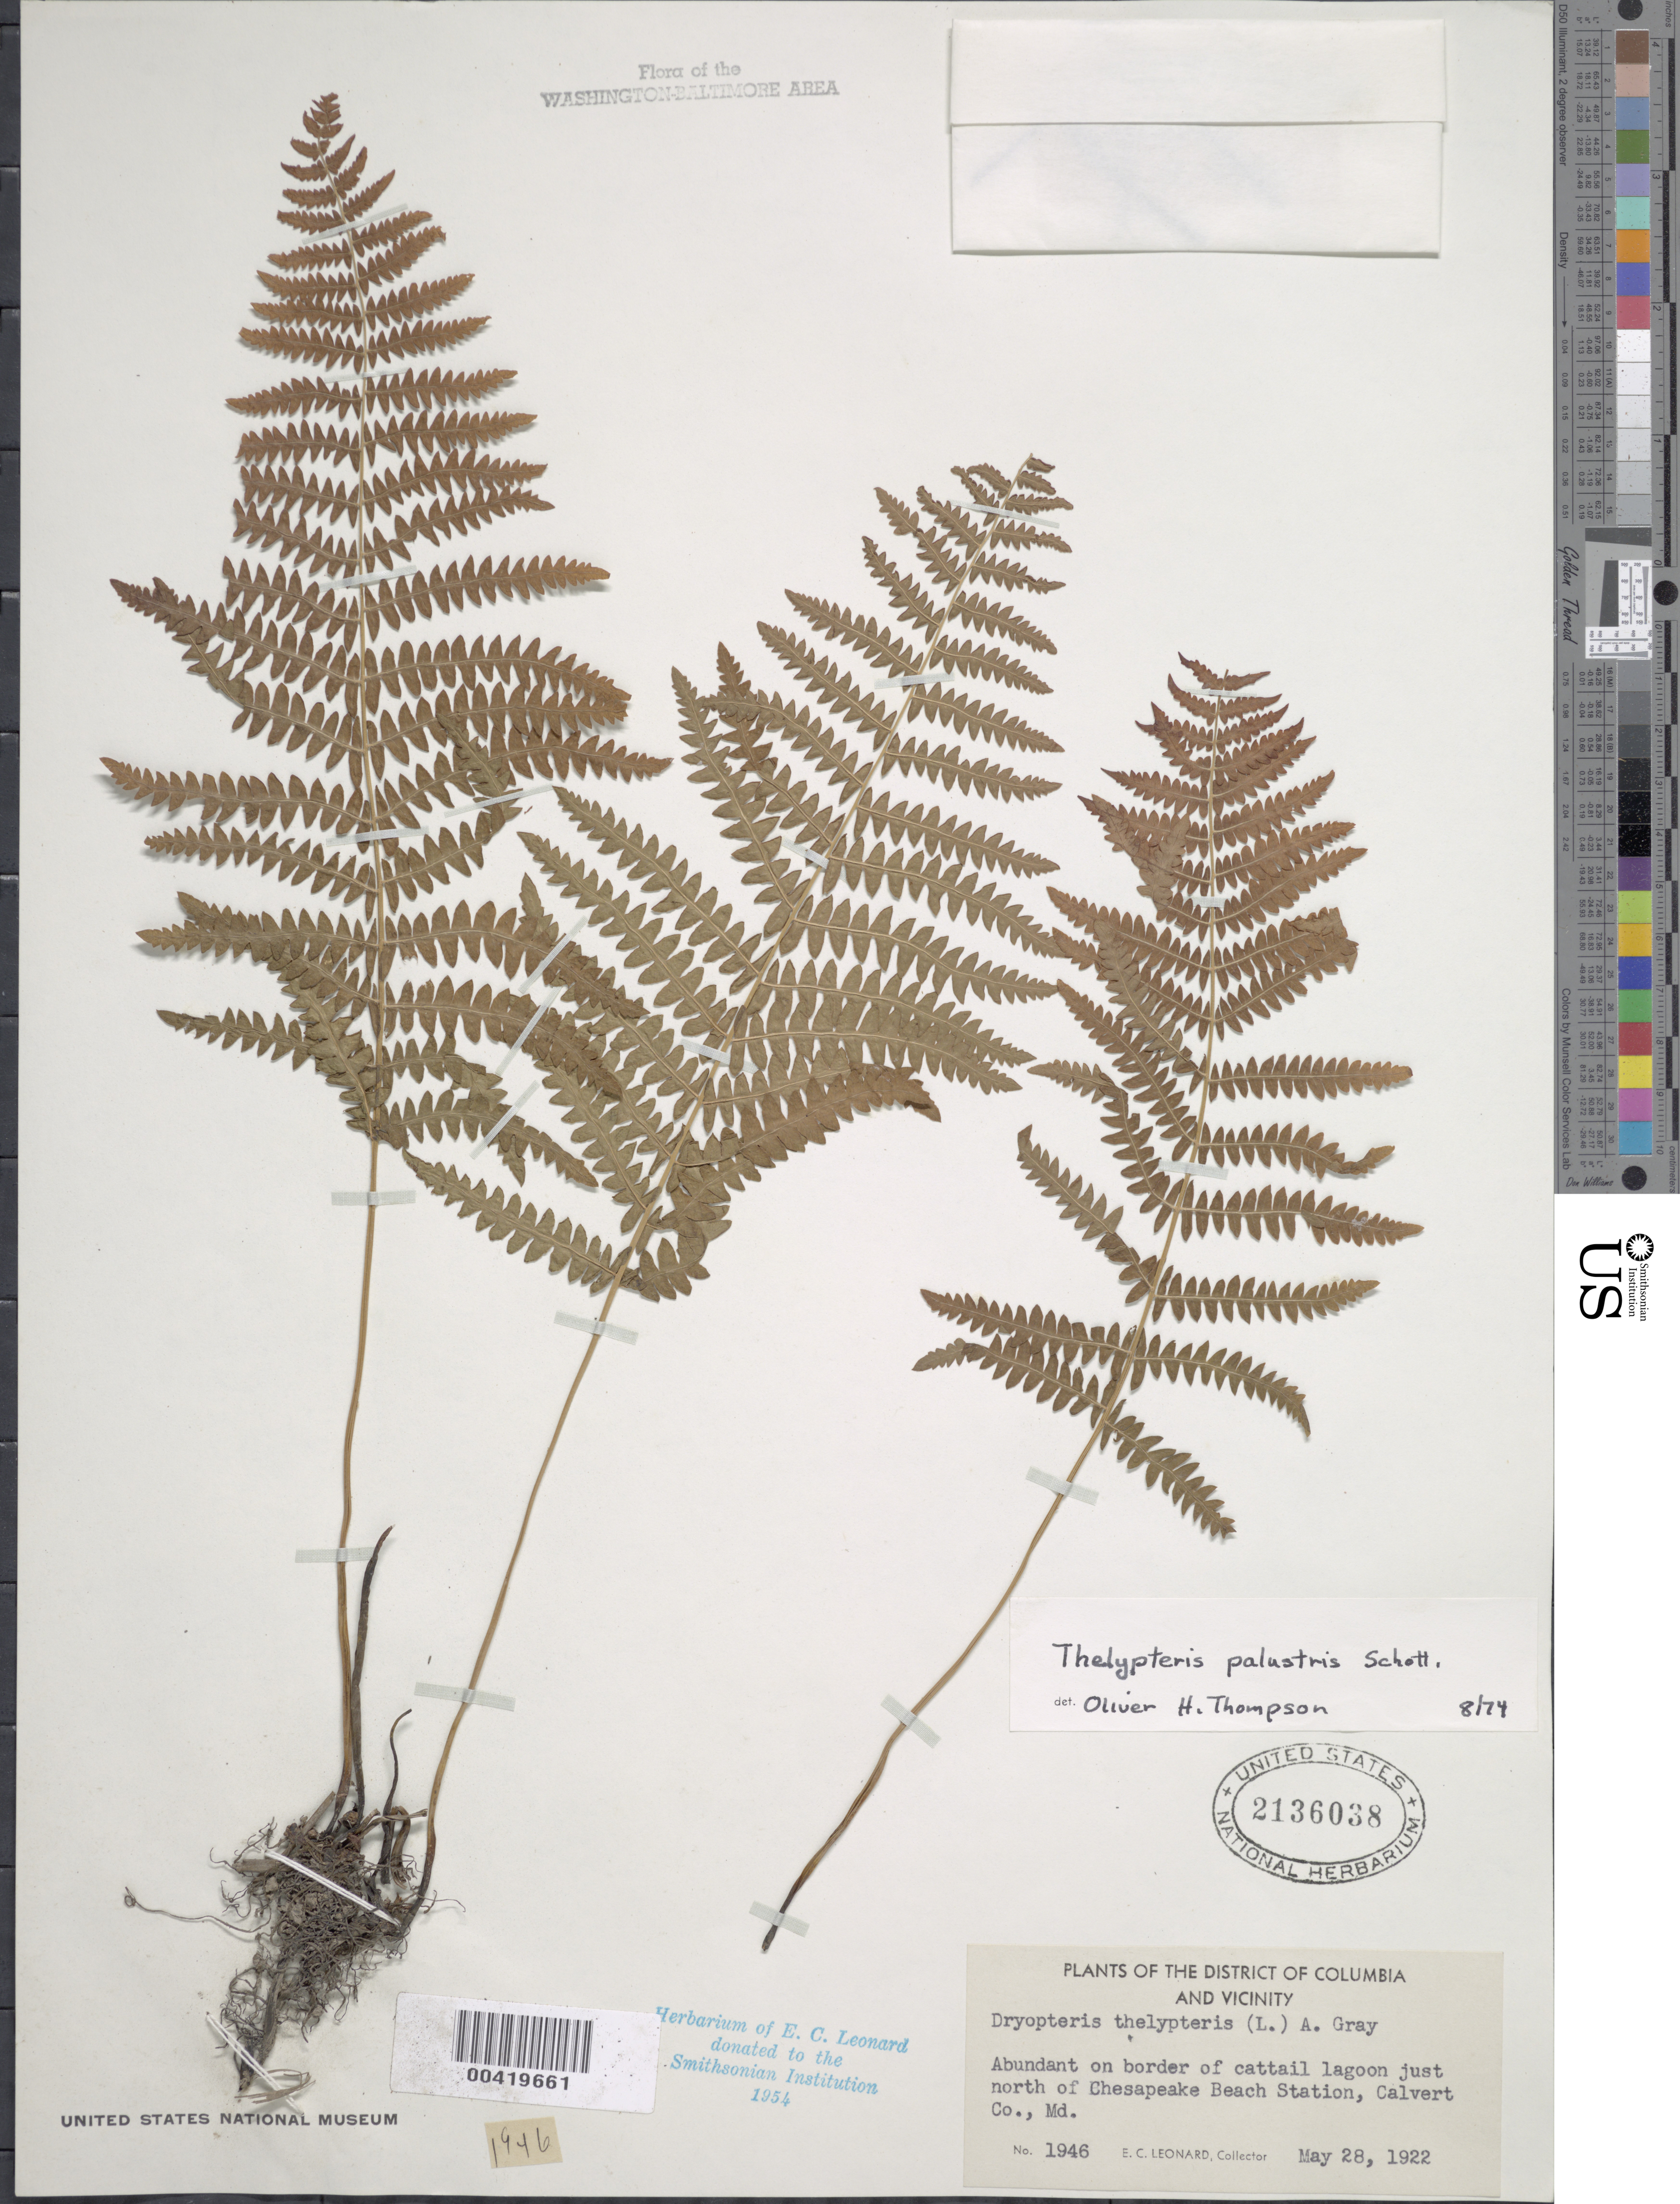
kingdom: Plantae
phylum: Tracheophyta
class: Polypodiopsida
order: Polypodiales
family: Thelypteridaceae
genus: Thelypteris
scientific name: Thelypteris palustris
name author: (Salisb.) Schott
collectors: E. C. Leonard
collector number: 1946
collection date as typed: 28 May 1922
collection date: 1922-05-28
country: United States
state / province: Maryland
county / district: Calvert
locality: North of Chesapeake Beach Station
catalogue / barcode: US 2136038